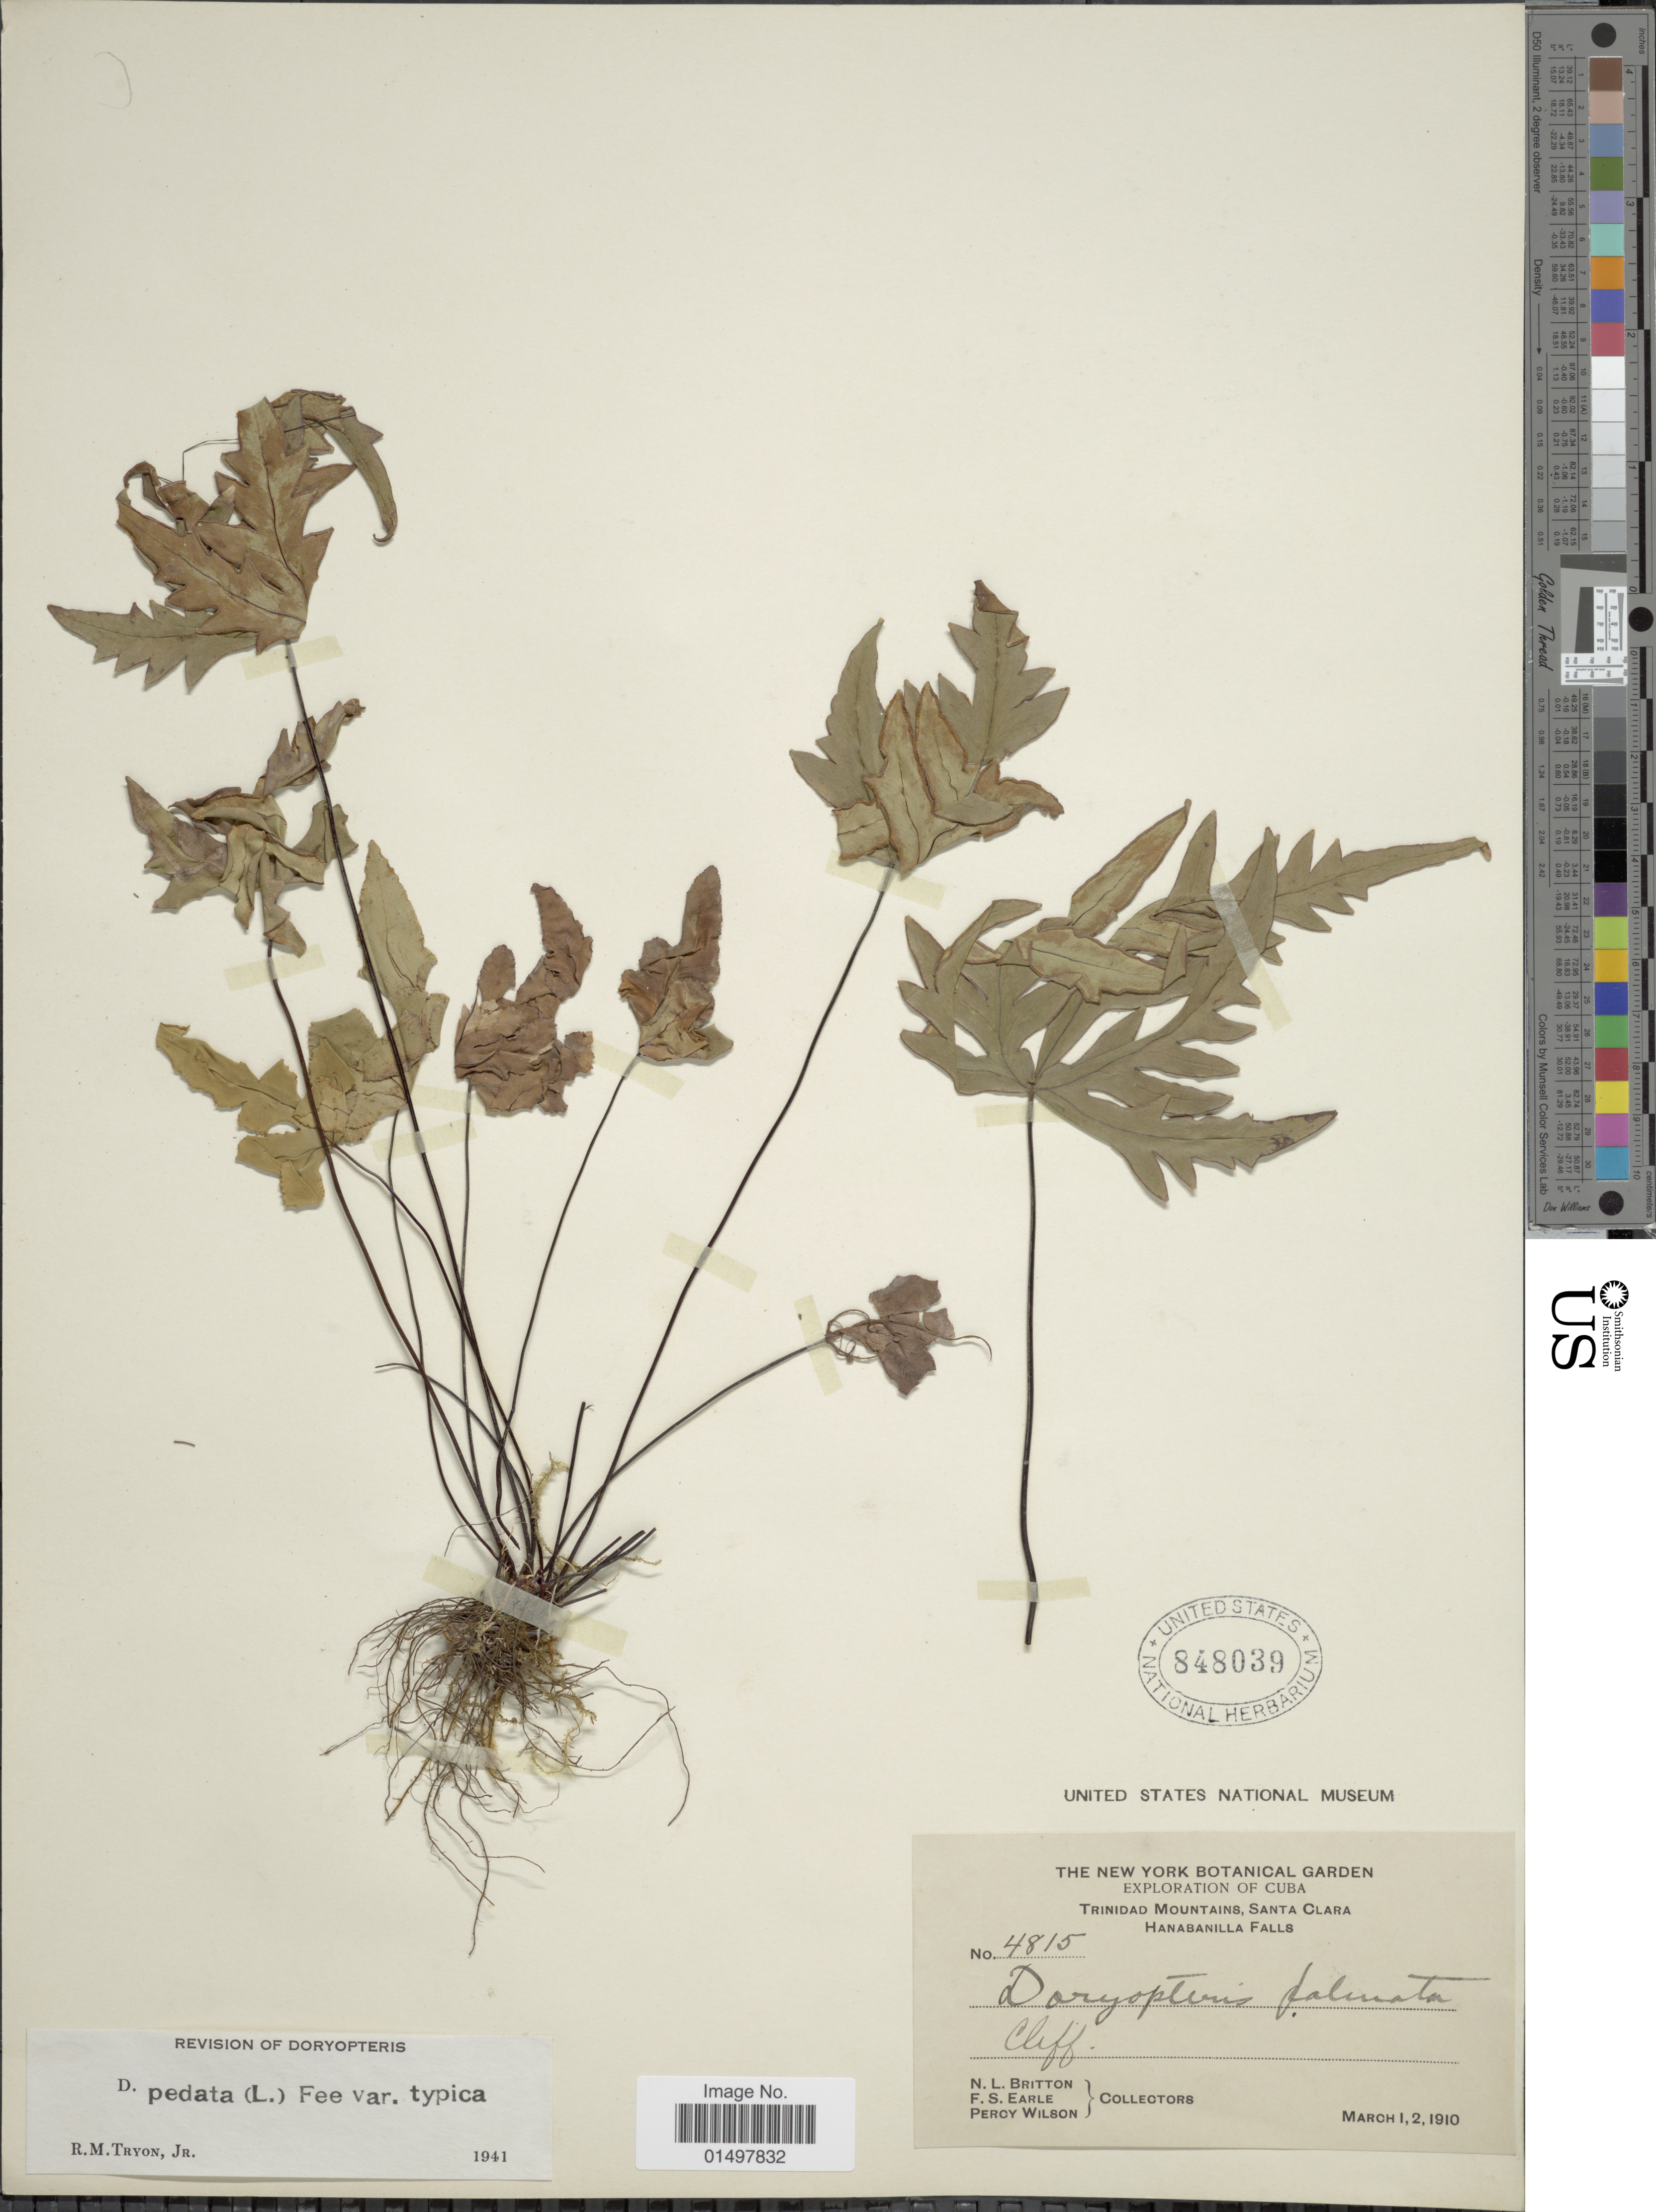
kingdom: Plantae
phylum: Tracheophyta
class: Polypodiopsida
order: Polypodiales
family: Pteridaceae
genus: Doryopteris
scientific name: Doryopteris pedata var. typica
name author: (L.) Fée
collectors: N. Britton, F. S. Earle & P. Wilson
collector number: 4815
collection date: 1910-03-01/1910-03-02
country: Cuba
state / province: Las Villas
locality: Trinidad Mountains, Santa Clara. Hanabanilla Falls.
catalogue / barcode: US 848039